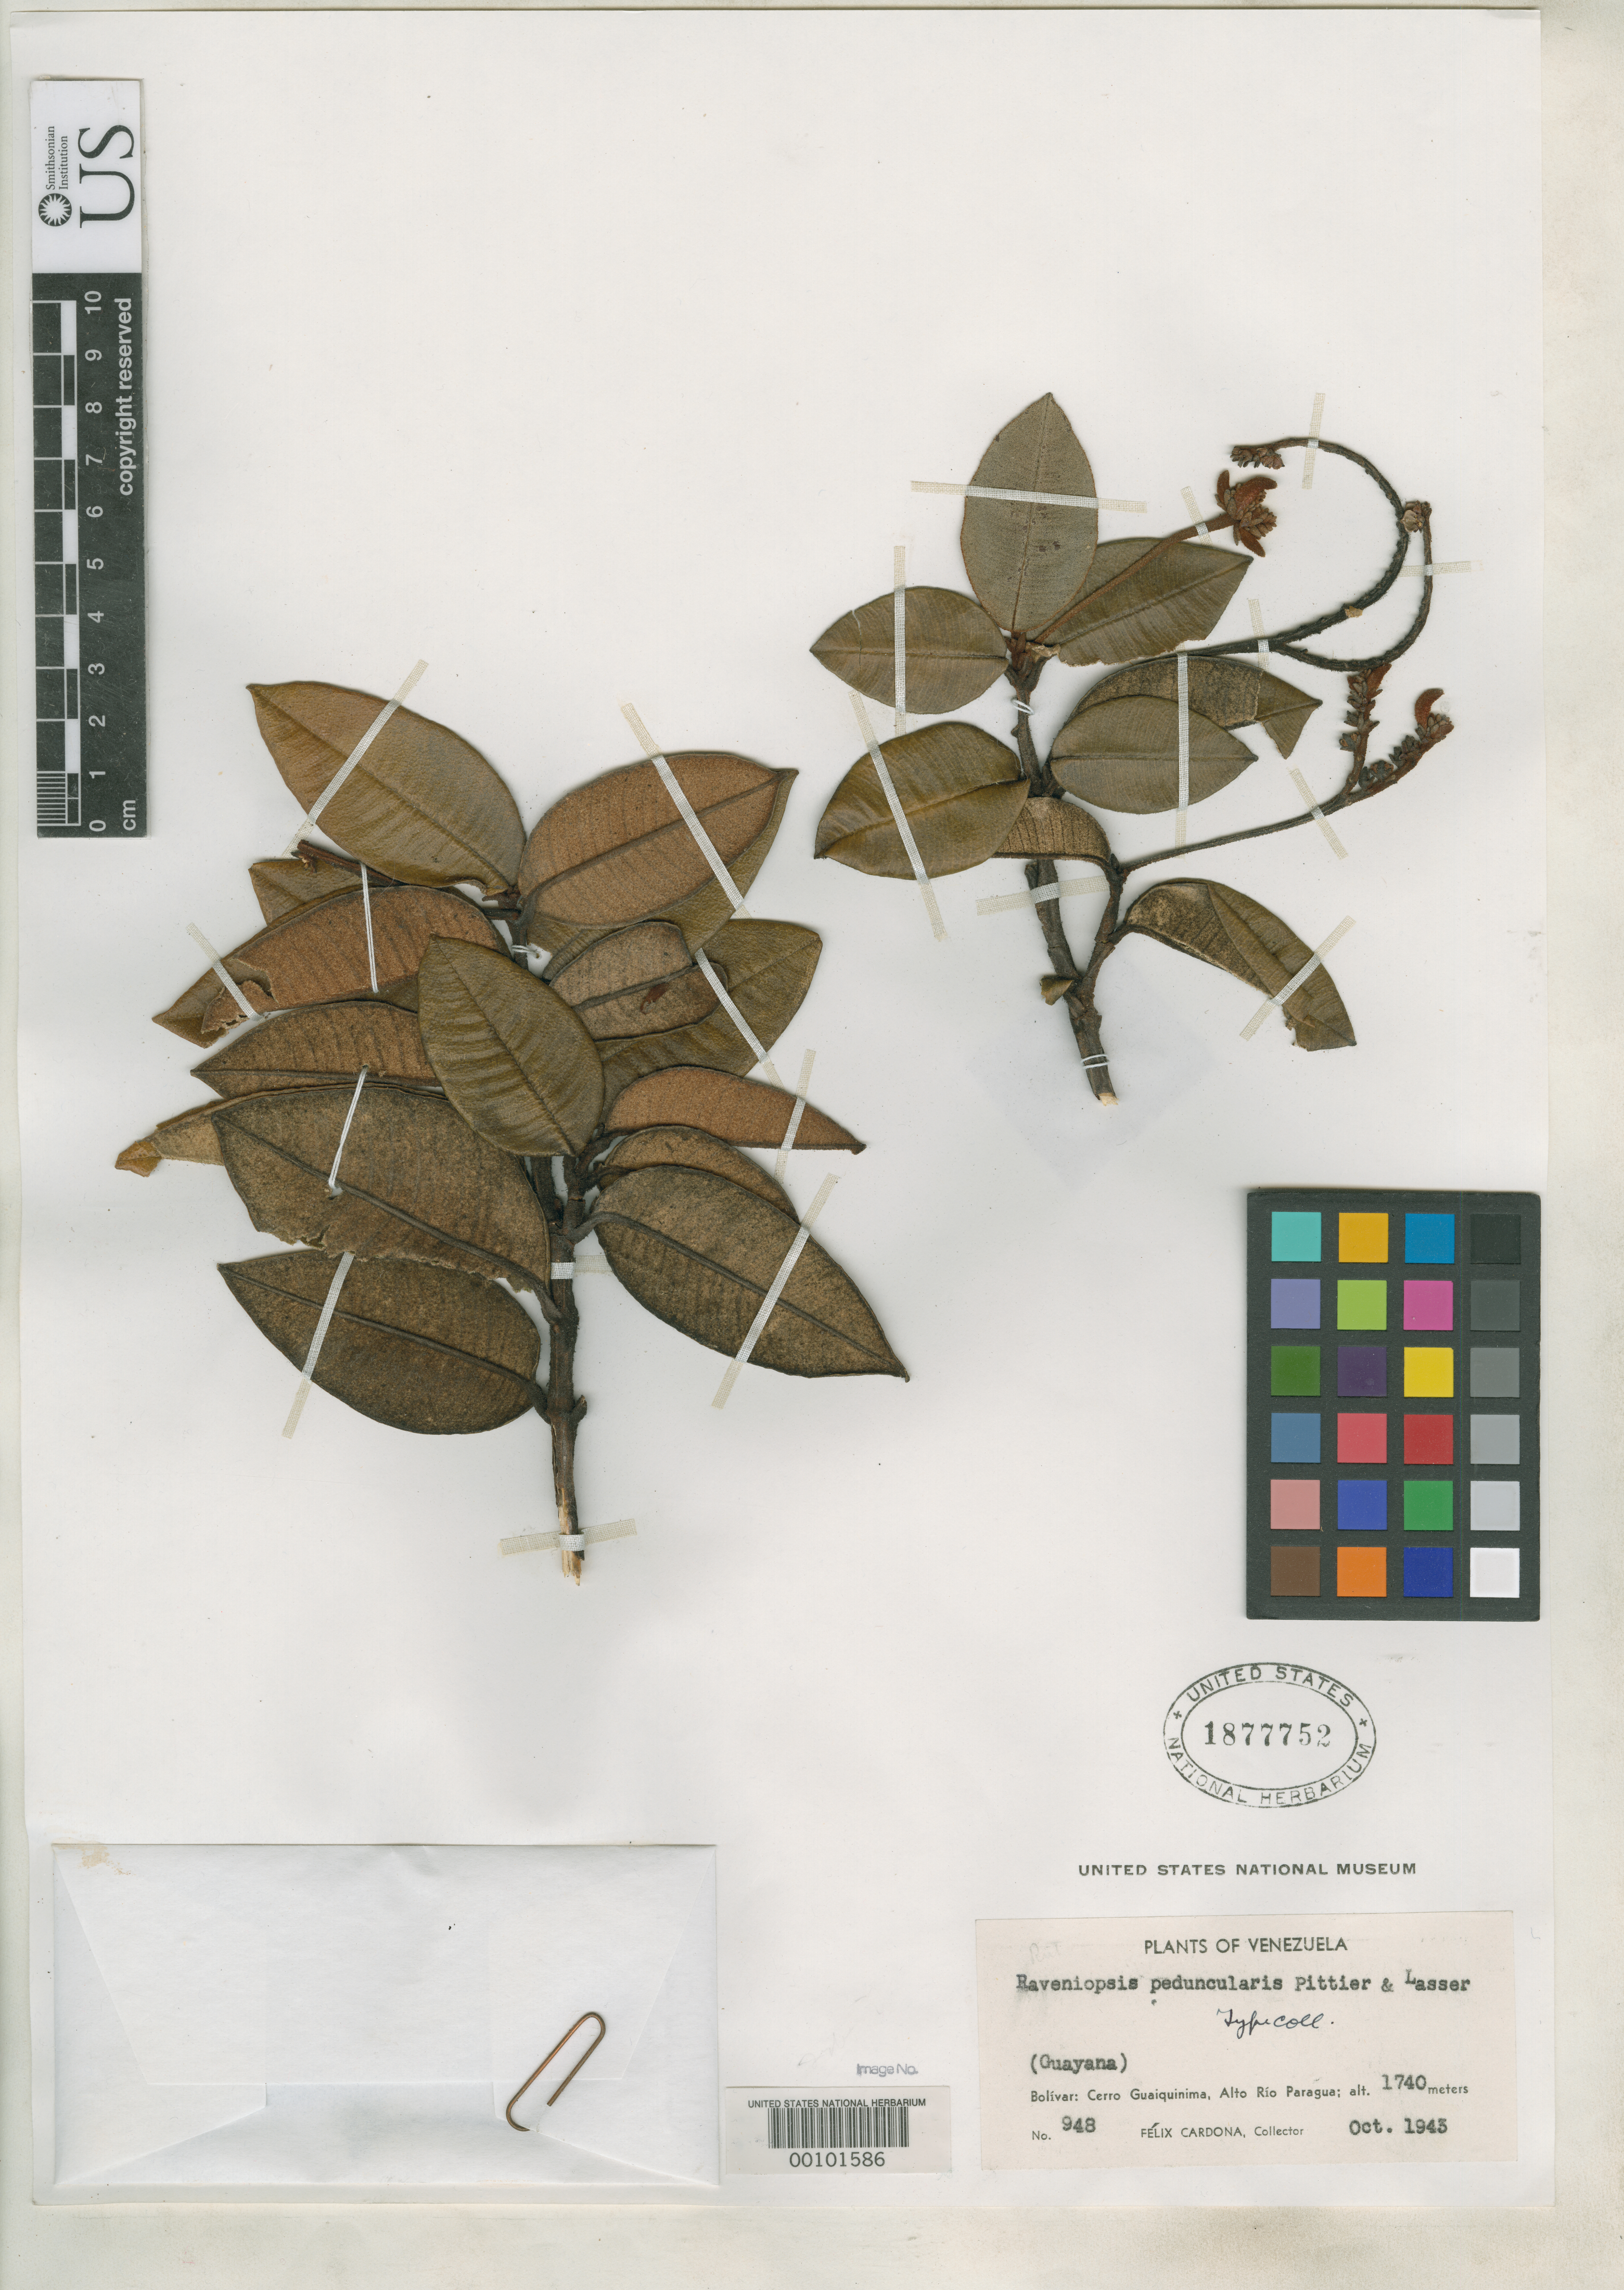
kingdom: Plantae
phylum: Tracheophyta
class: Magnoliopsida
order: Sapindales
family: Rutaceae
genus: Raveniopsis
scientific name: Raveniopsis peduncularis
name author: Pittier & Lasser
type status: Isotype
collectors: F. Cardona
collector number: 948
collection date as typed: Oct 1943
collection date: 1943-10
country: Venezuela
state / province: Bolivar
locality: Cerro Quaiquinama, alto Rio paragua.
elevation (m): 1740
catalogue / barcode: US 1877752